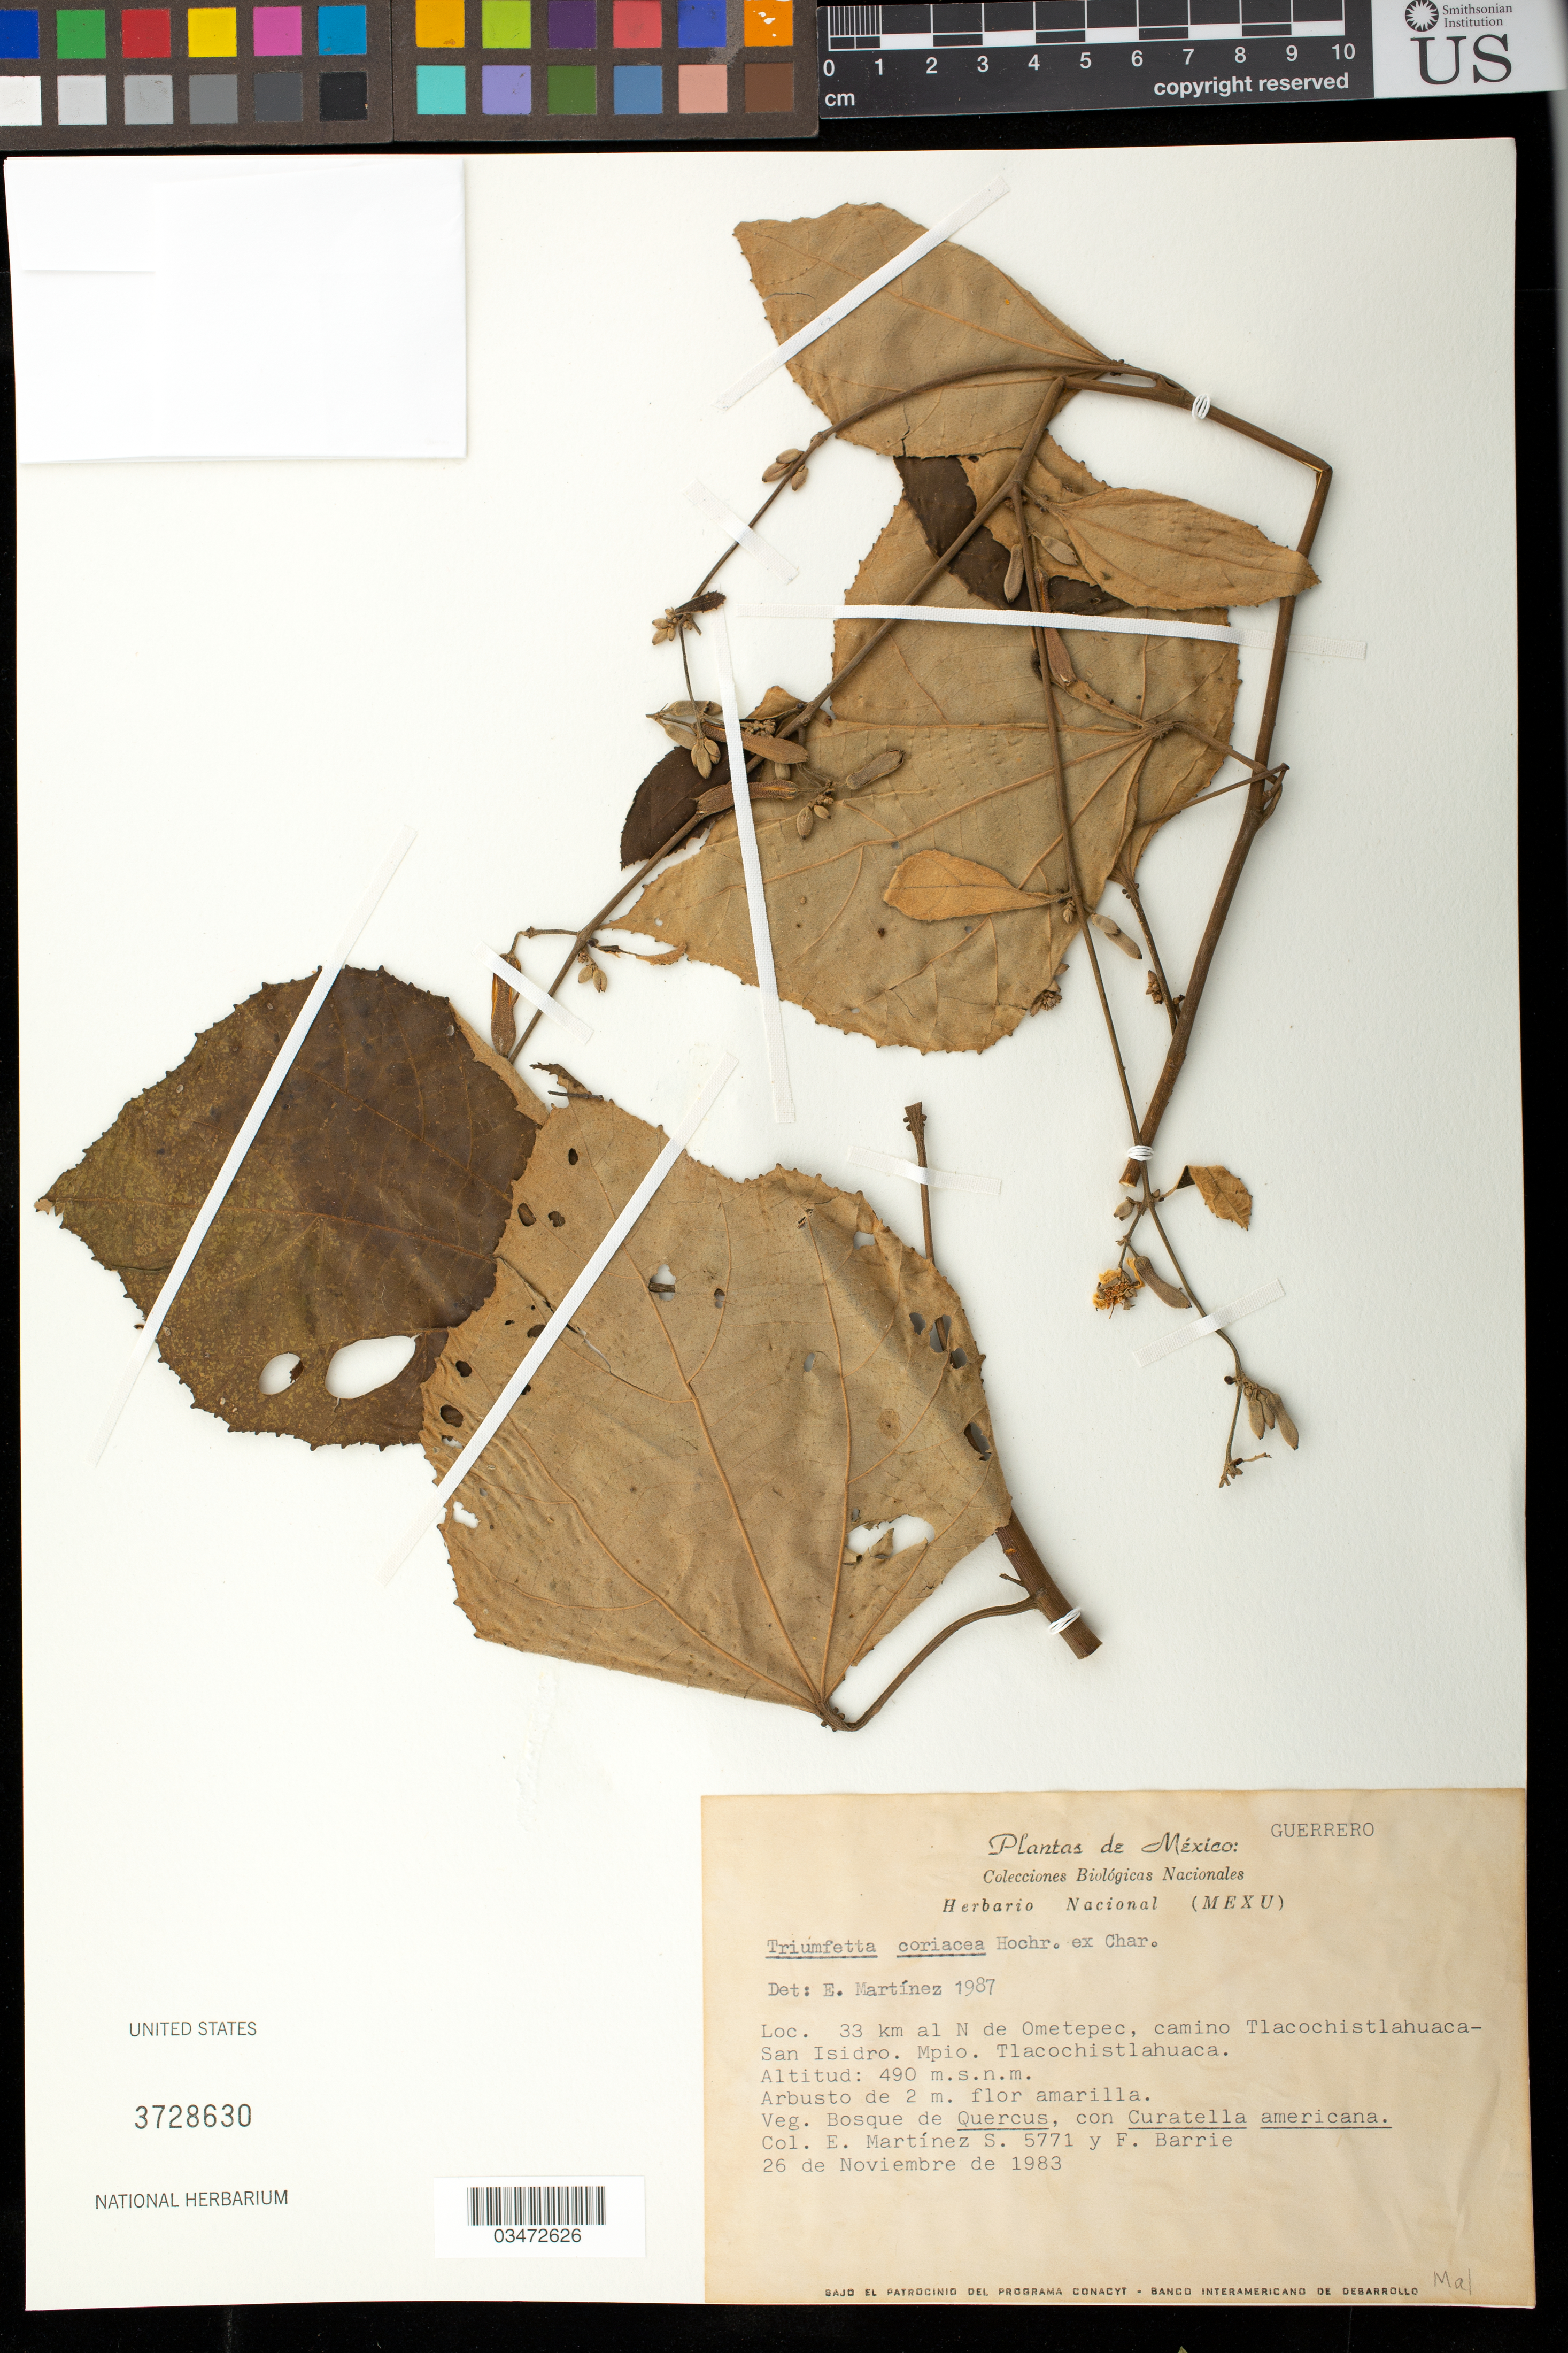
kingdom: Plantae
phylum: Tracheophyta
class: Magnoliopsida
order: Malvales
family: Malvaceae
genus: Triumfetta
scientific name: Triumfetta coriacea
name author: Hochr.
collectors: E. Martínez Soto & F. R. Barrie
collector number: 5771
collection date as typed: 26 Nov 1983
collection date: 1983-11-26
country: Mexico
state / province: Guerrero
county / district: Tlacochistlahuaca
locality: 33 km N of Ometepec, Tlacochistlahuaca - San Isidro road.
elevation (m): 490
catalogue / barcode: US 3728630